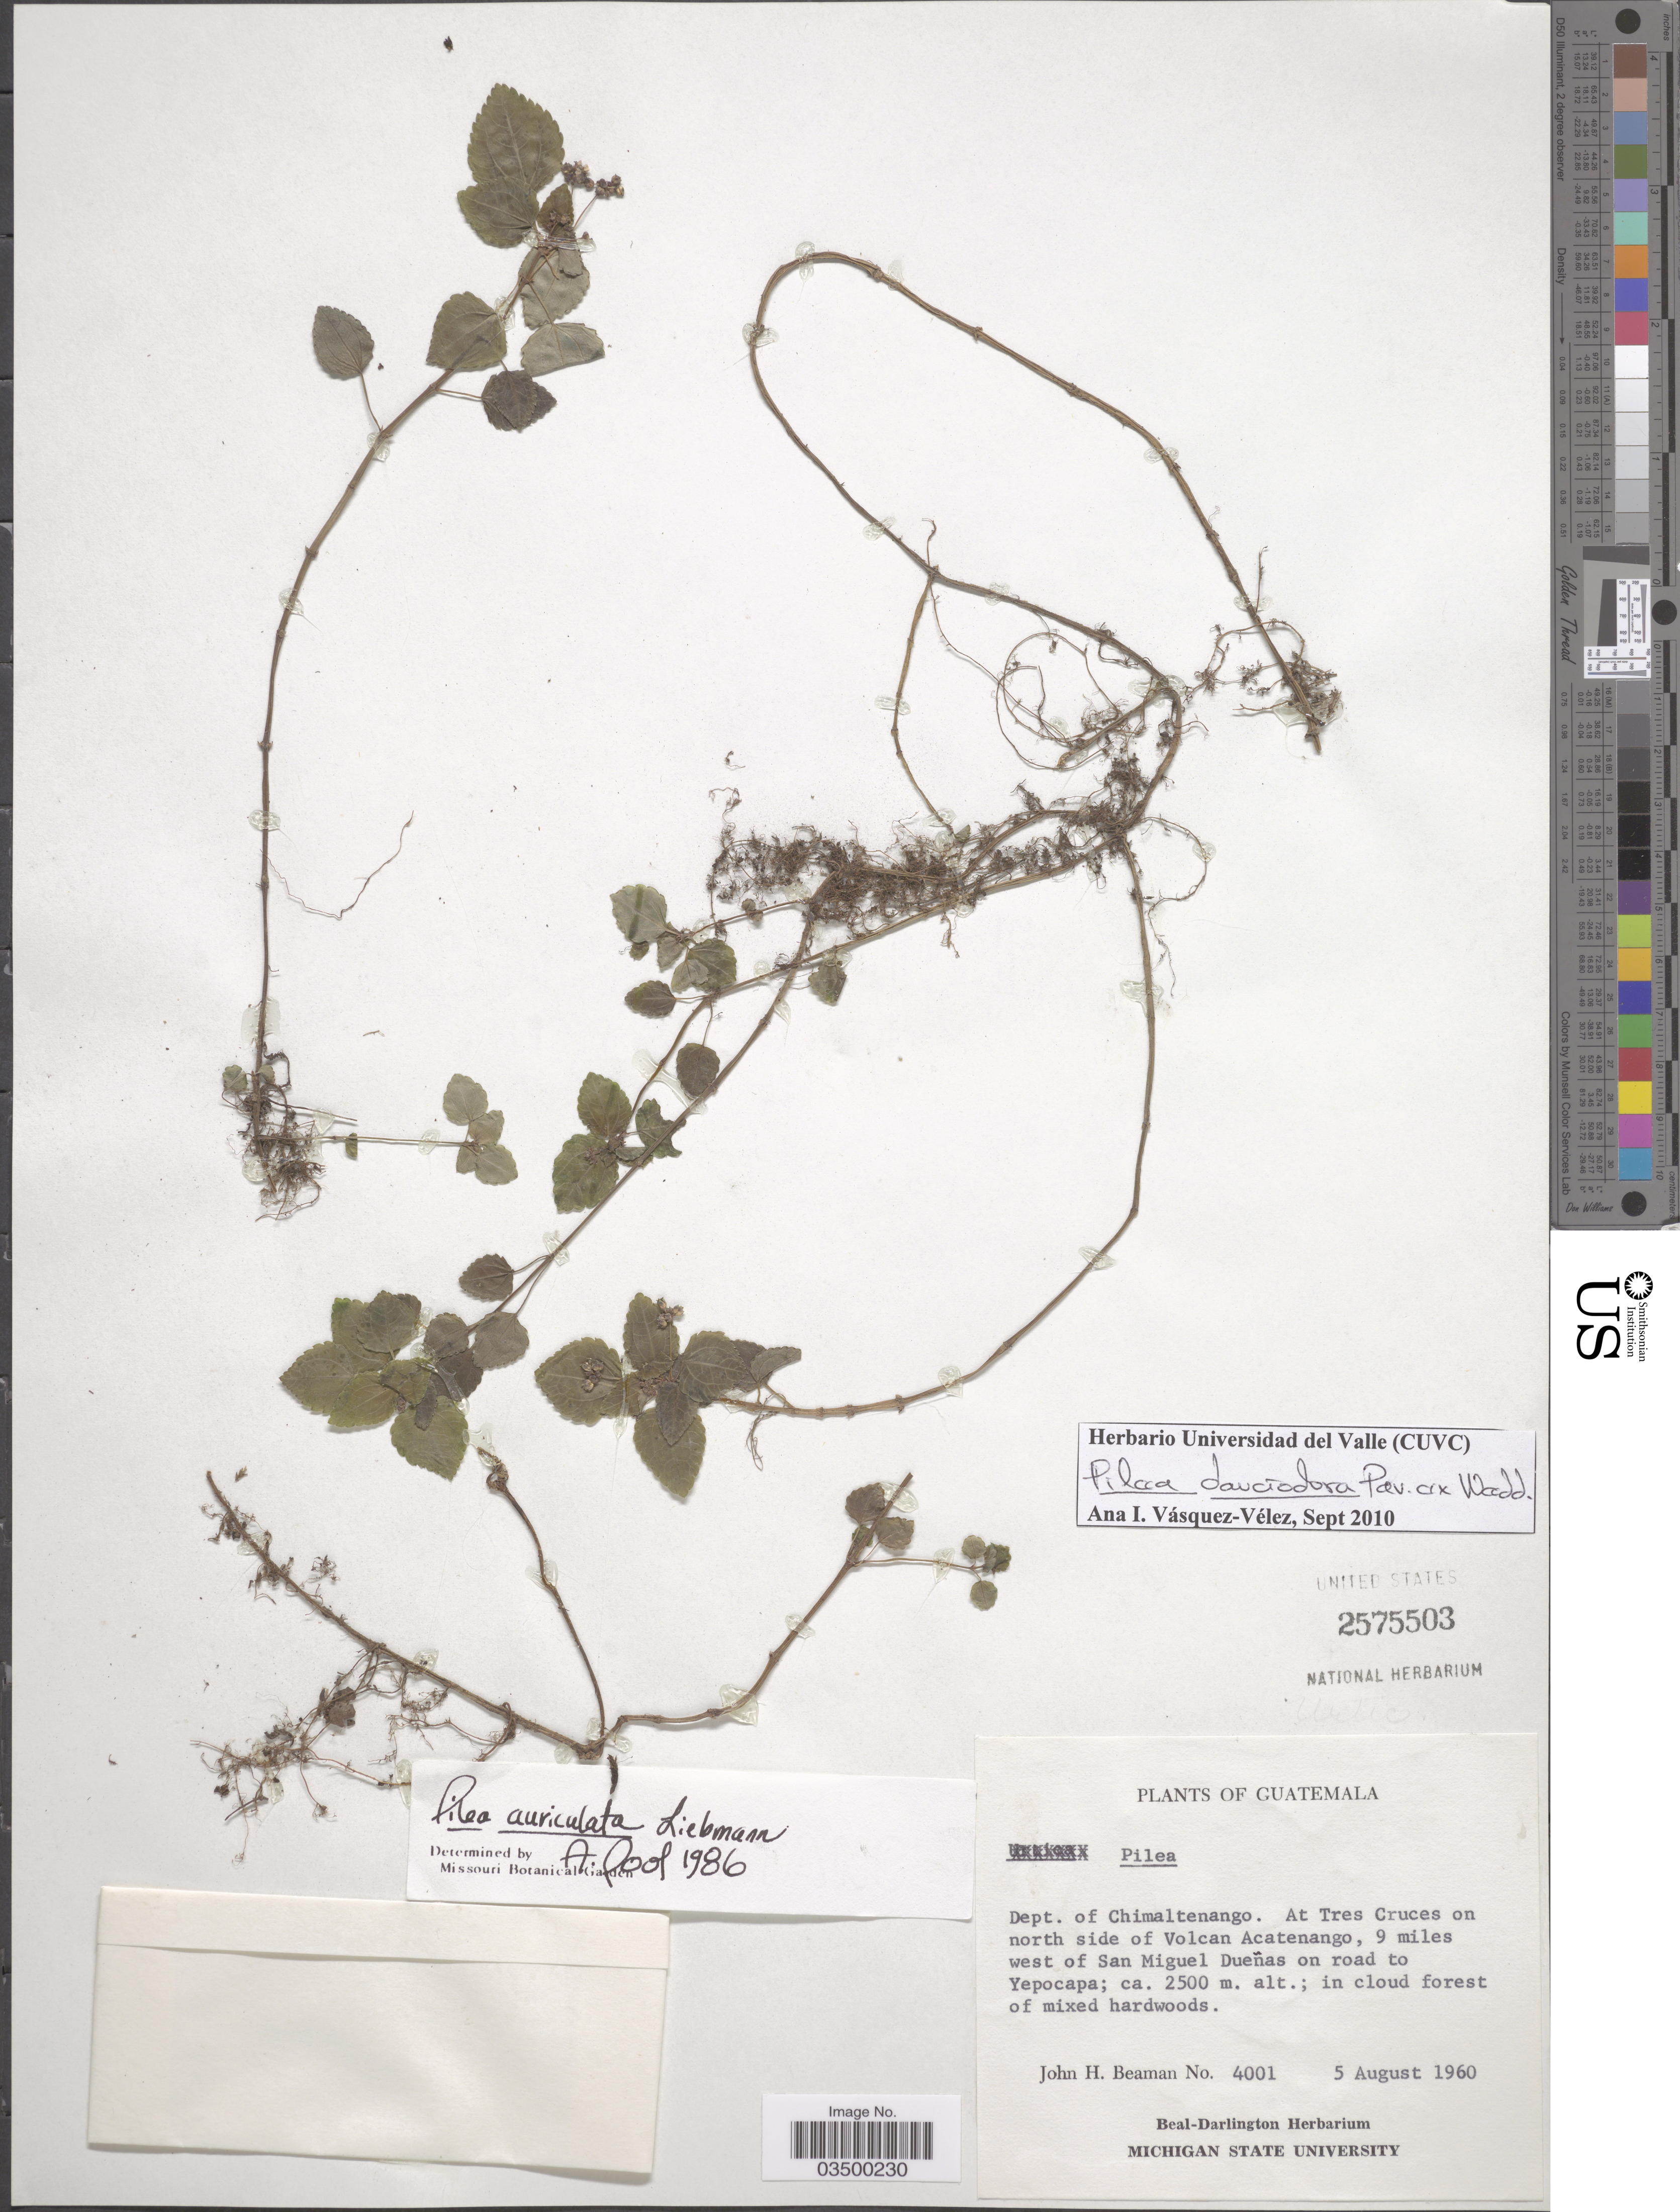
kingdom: Plantae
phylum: Tracheophyta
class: Magnoliopsida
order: Rosales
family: Urticaceae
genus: Pilea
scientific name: Pilea dauciodora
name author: Pav. ex Wedd.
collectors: J. H. Beaman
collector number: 4001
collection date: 1960-08-05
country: Guatemala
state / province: Chimaltenango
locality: Dept. of Chimaltenango. At Tres Cruces on north side of Volcan Acatenango, 9 miles west of San Miguel Dueñas on road to Yepocapa.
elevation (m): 2500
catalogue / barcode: US 2575503